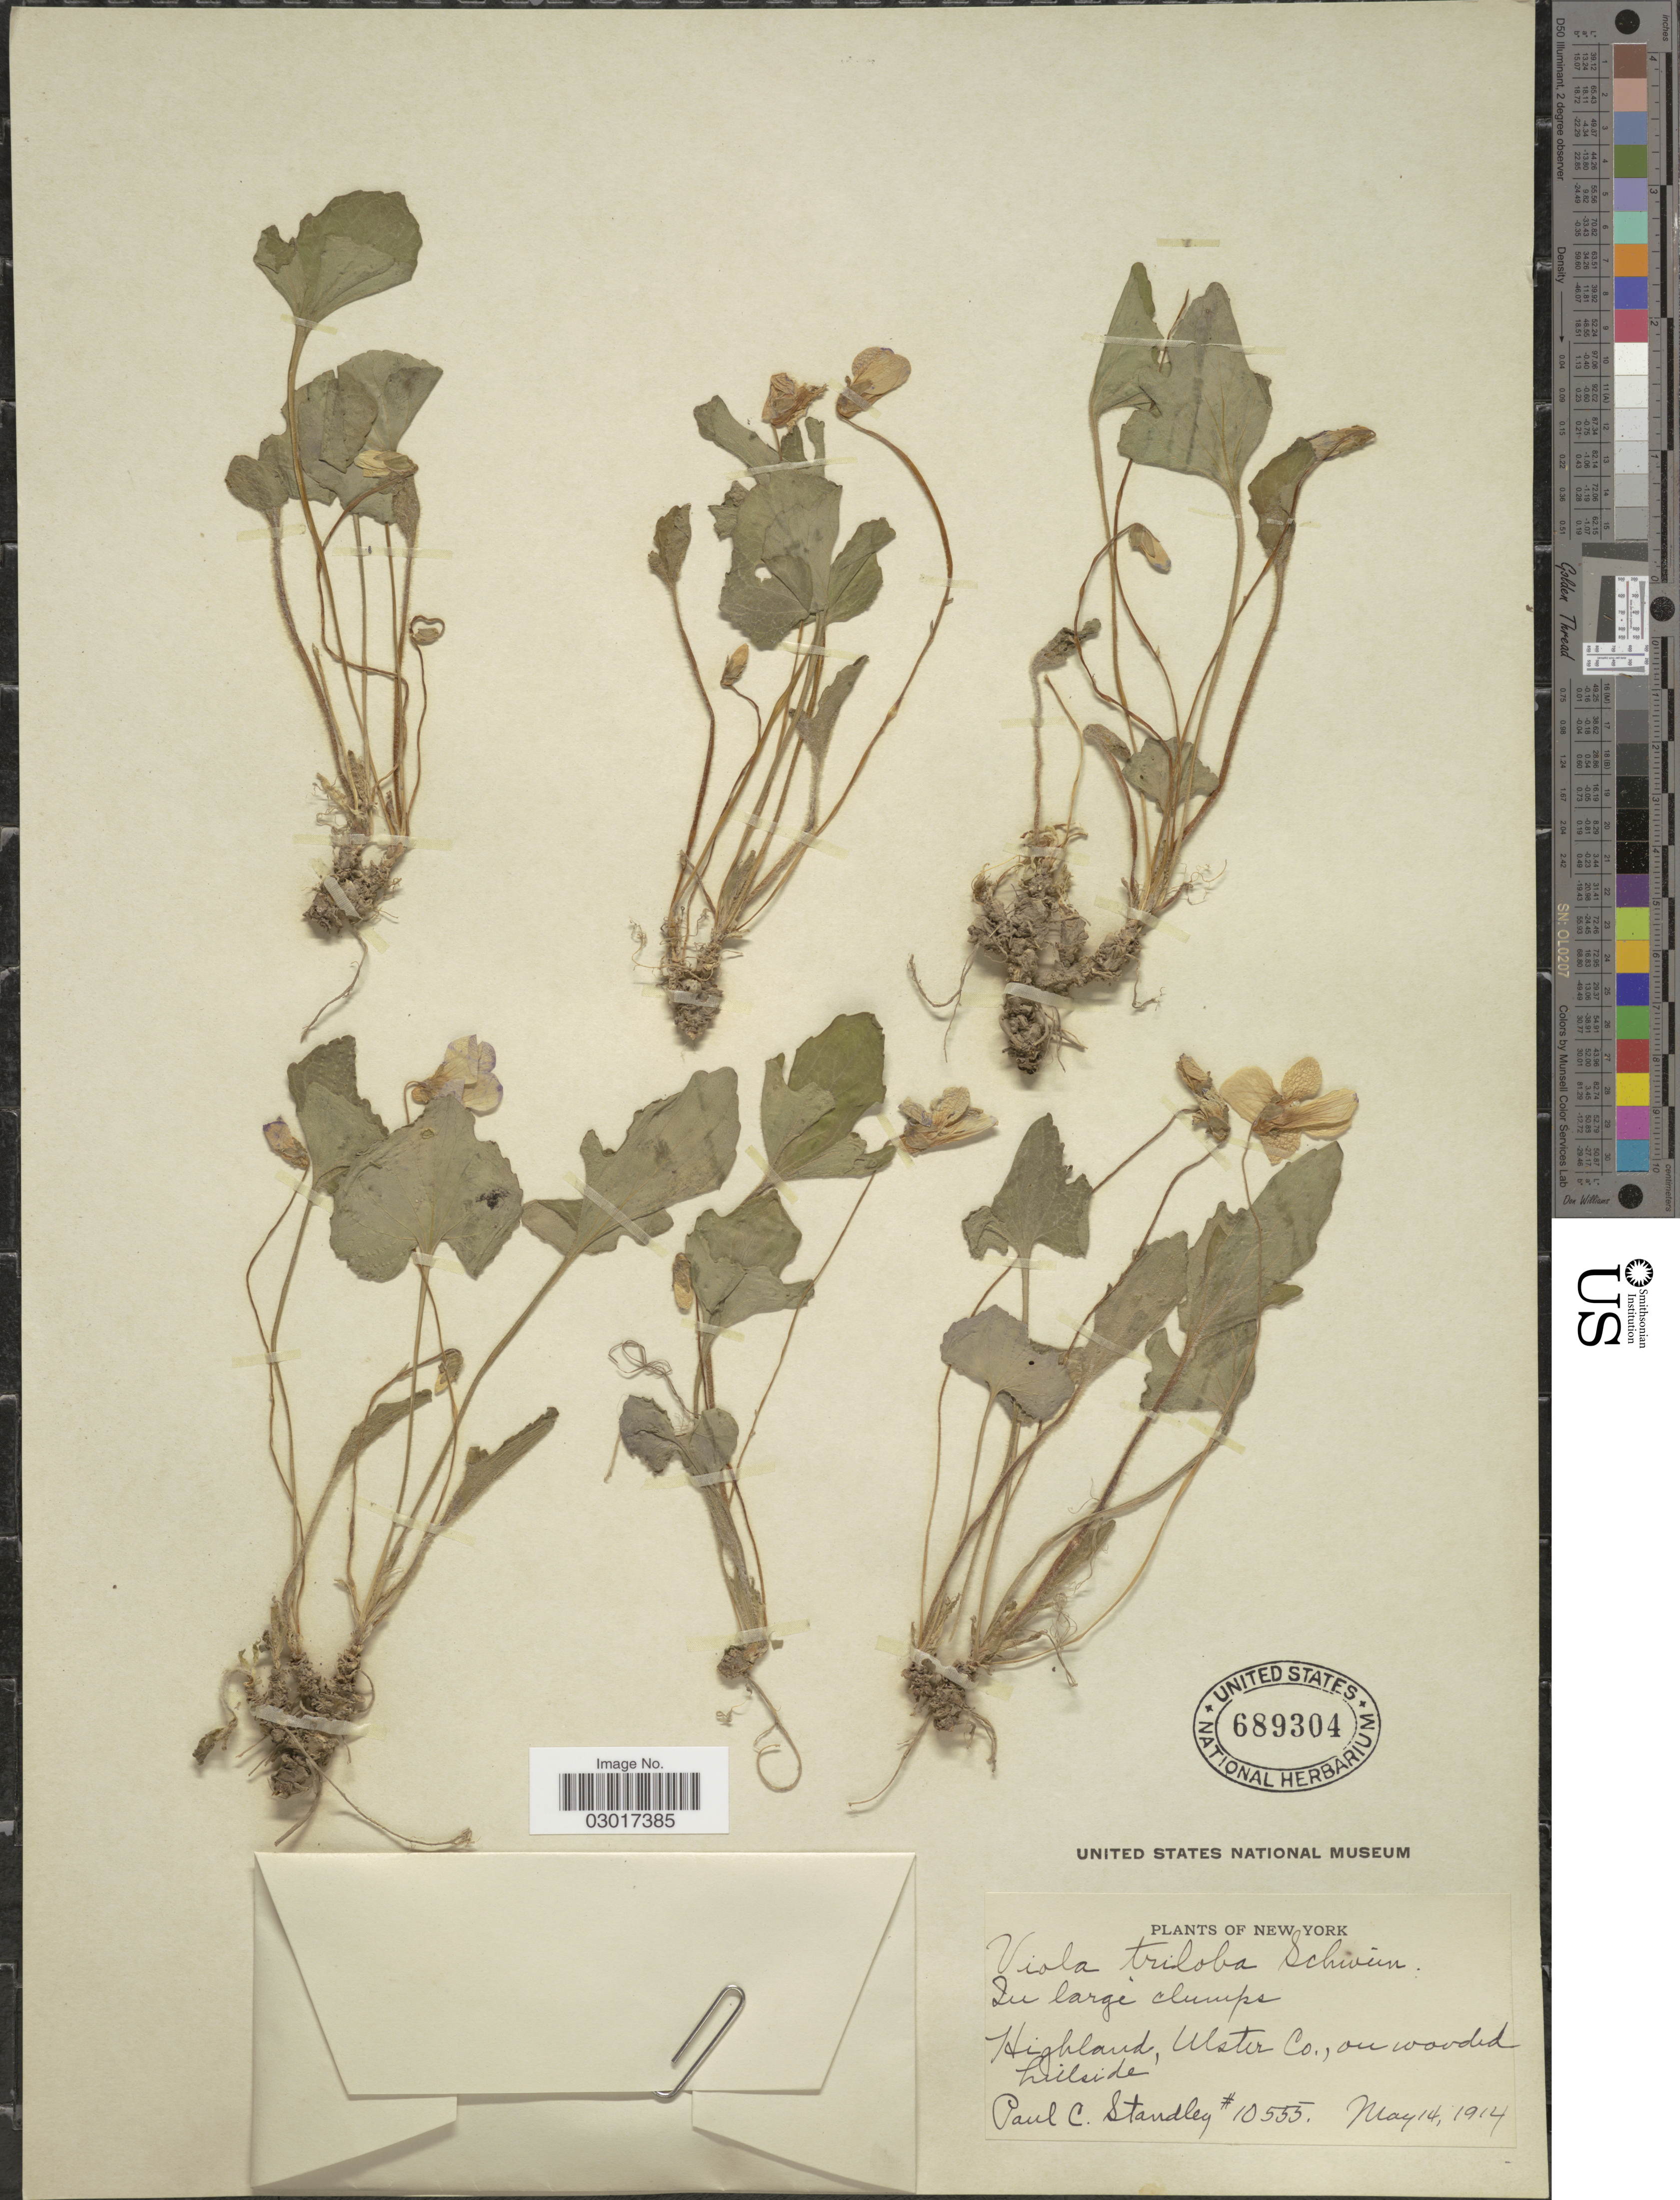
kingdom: Plantae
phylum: Tracheophyta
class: Magnoliopsida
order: Malpighiales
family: Violaceae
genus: Viola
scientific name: Viola triloba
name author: Schwein.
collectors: P. C. Standley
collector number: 10555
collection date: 1914-05-14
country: United States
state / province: New York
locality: Highland, Ulster Co.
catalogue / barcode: US 689304